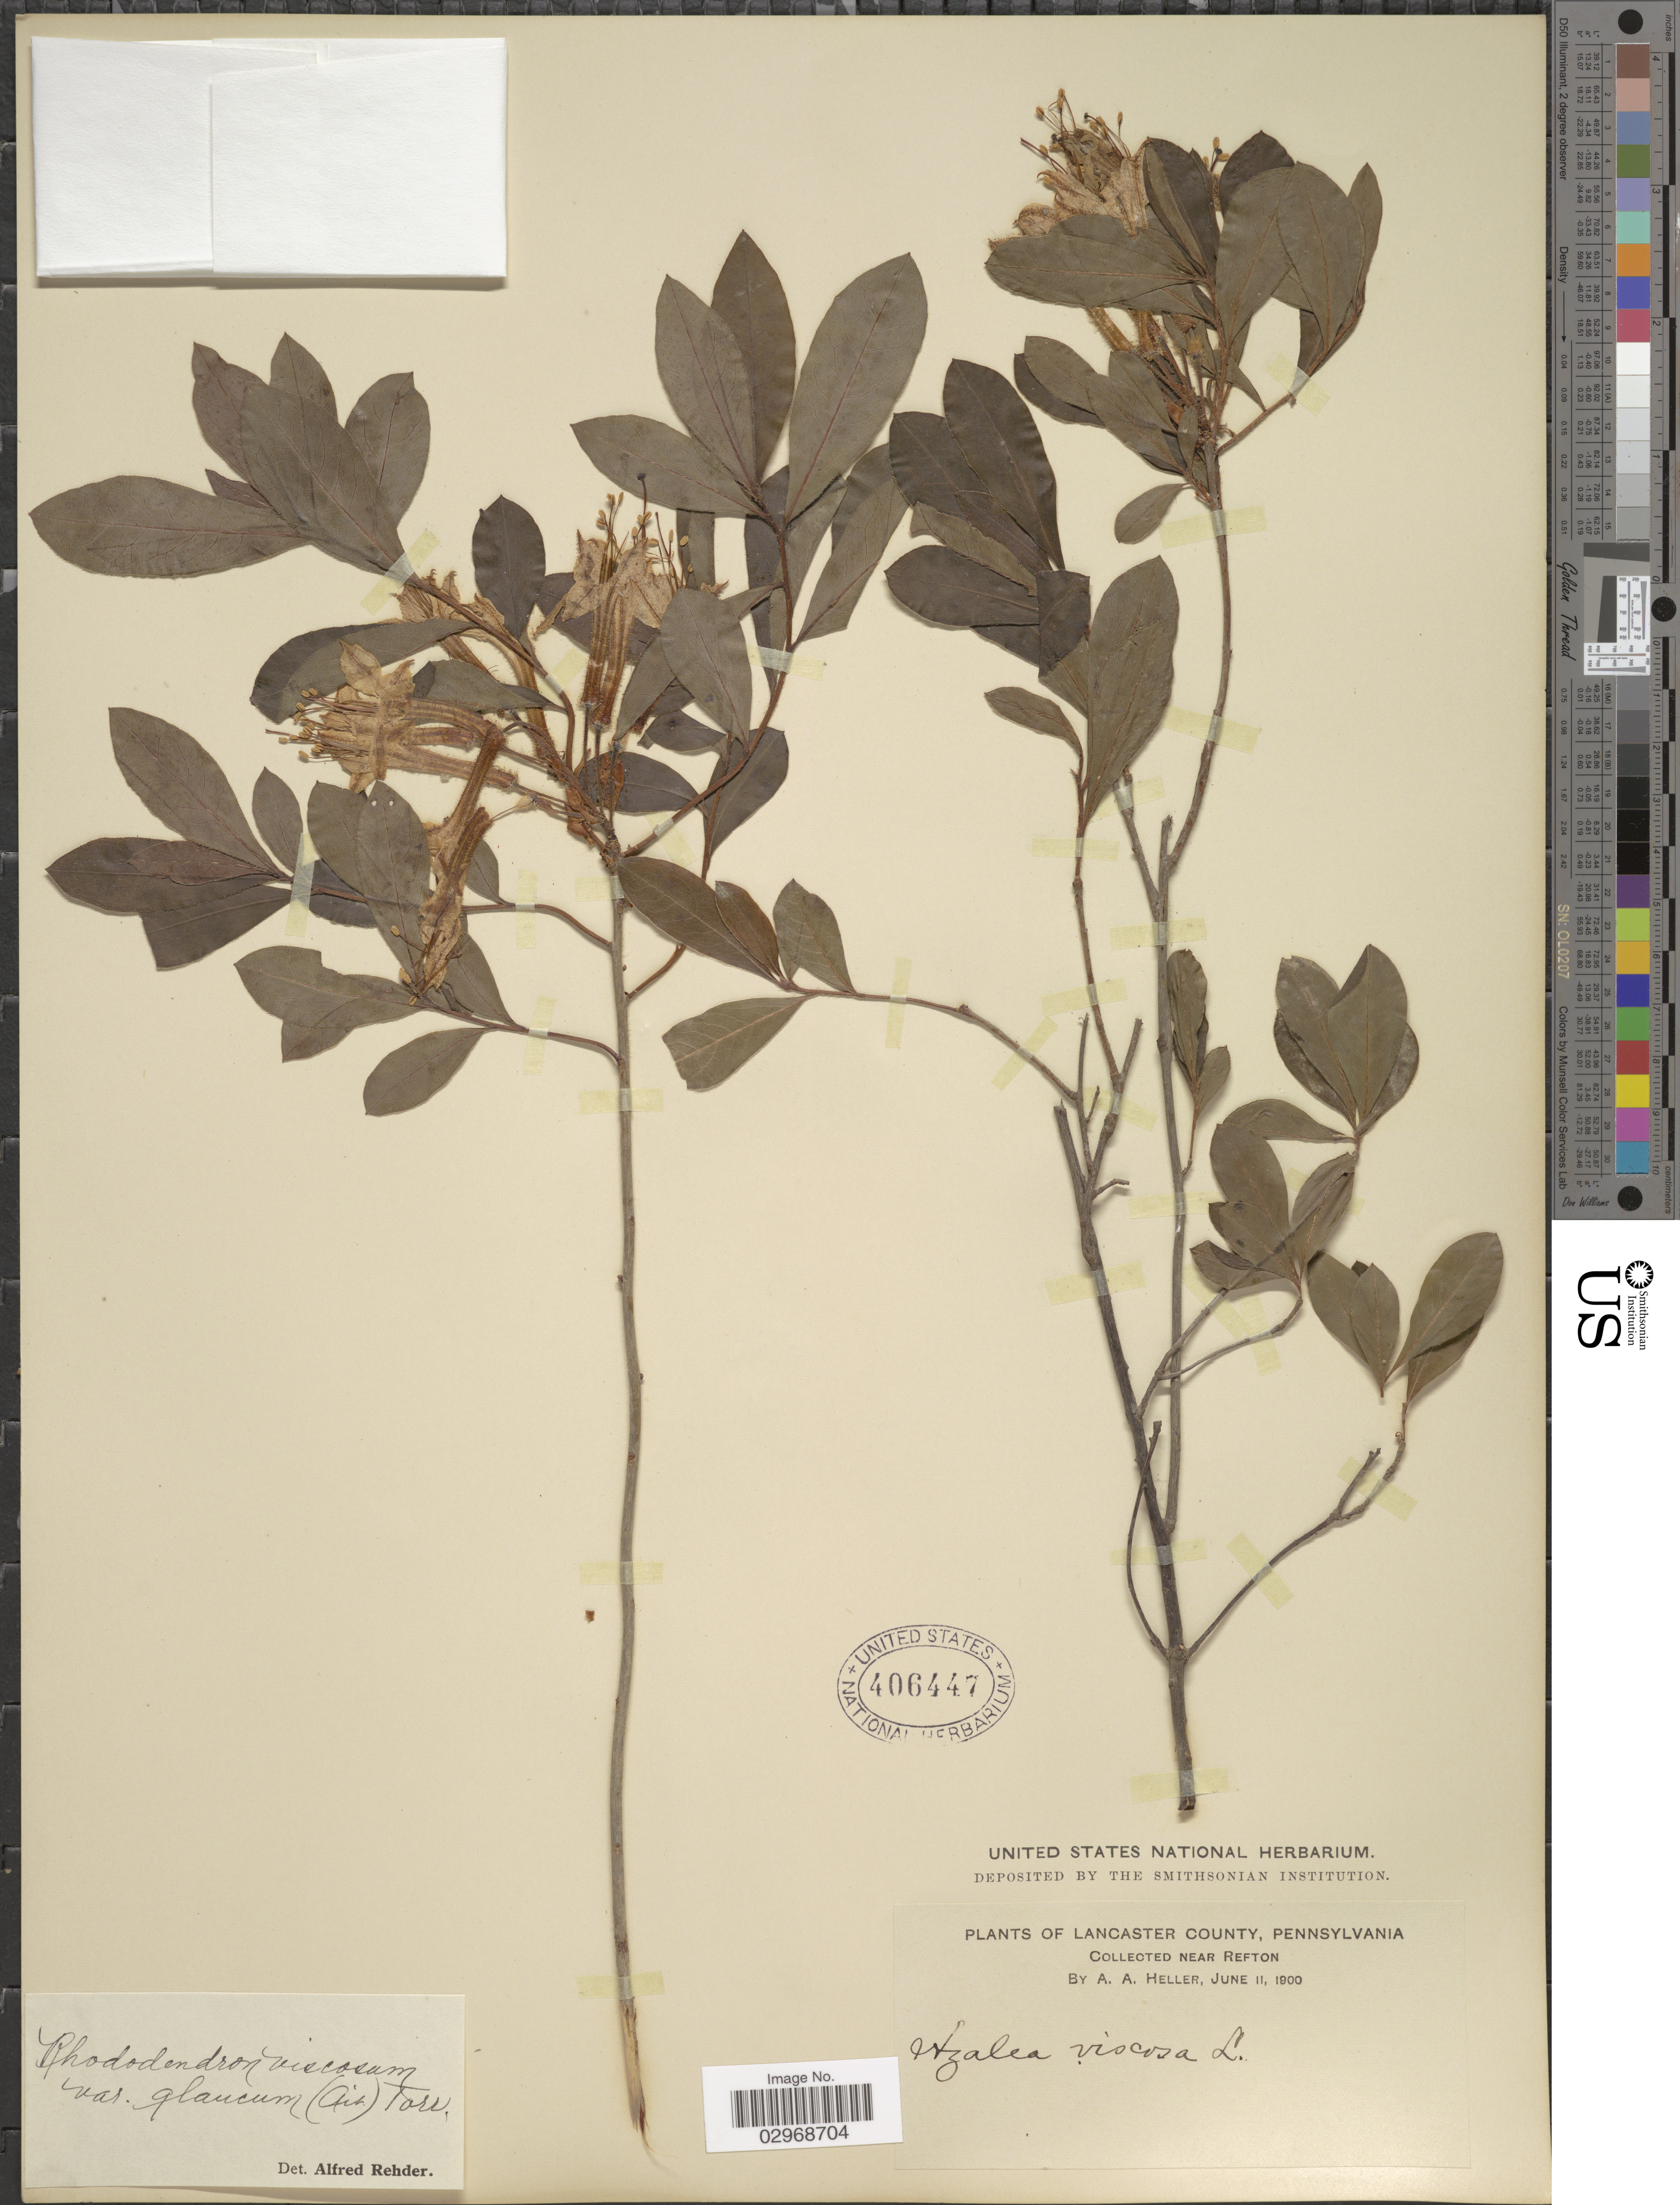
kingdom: Plantae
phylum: Tracheophyta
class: Magnoliopsida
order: Ericales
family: Ericaceae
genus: Rhododendron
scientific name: Rhododendron viscosum var. glaucum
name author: (Aiton) Torr.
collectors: A. A. Heller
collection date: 1900-06-11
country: United States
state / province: Pennsylvania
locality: Lancaster County, Near Refton.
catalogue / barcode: US 406447